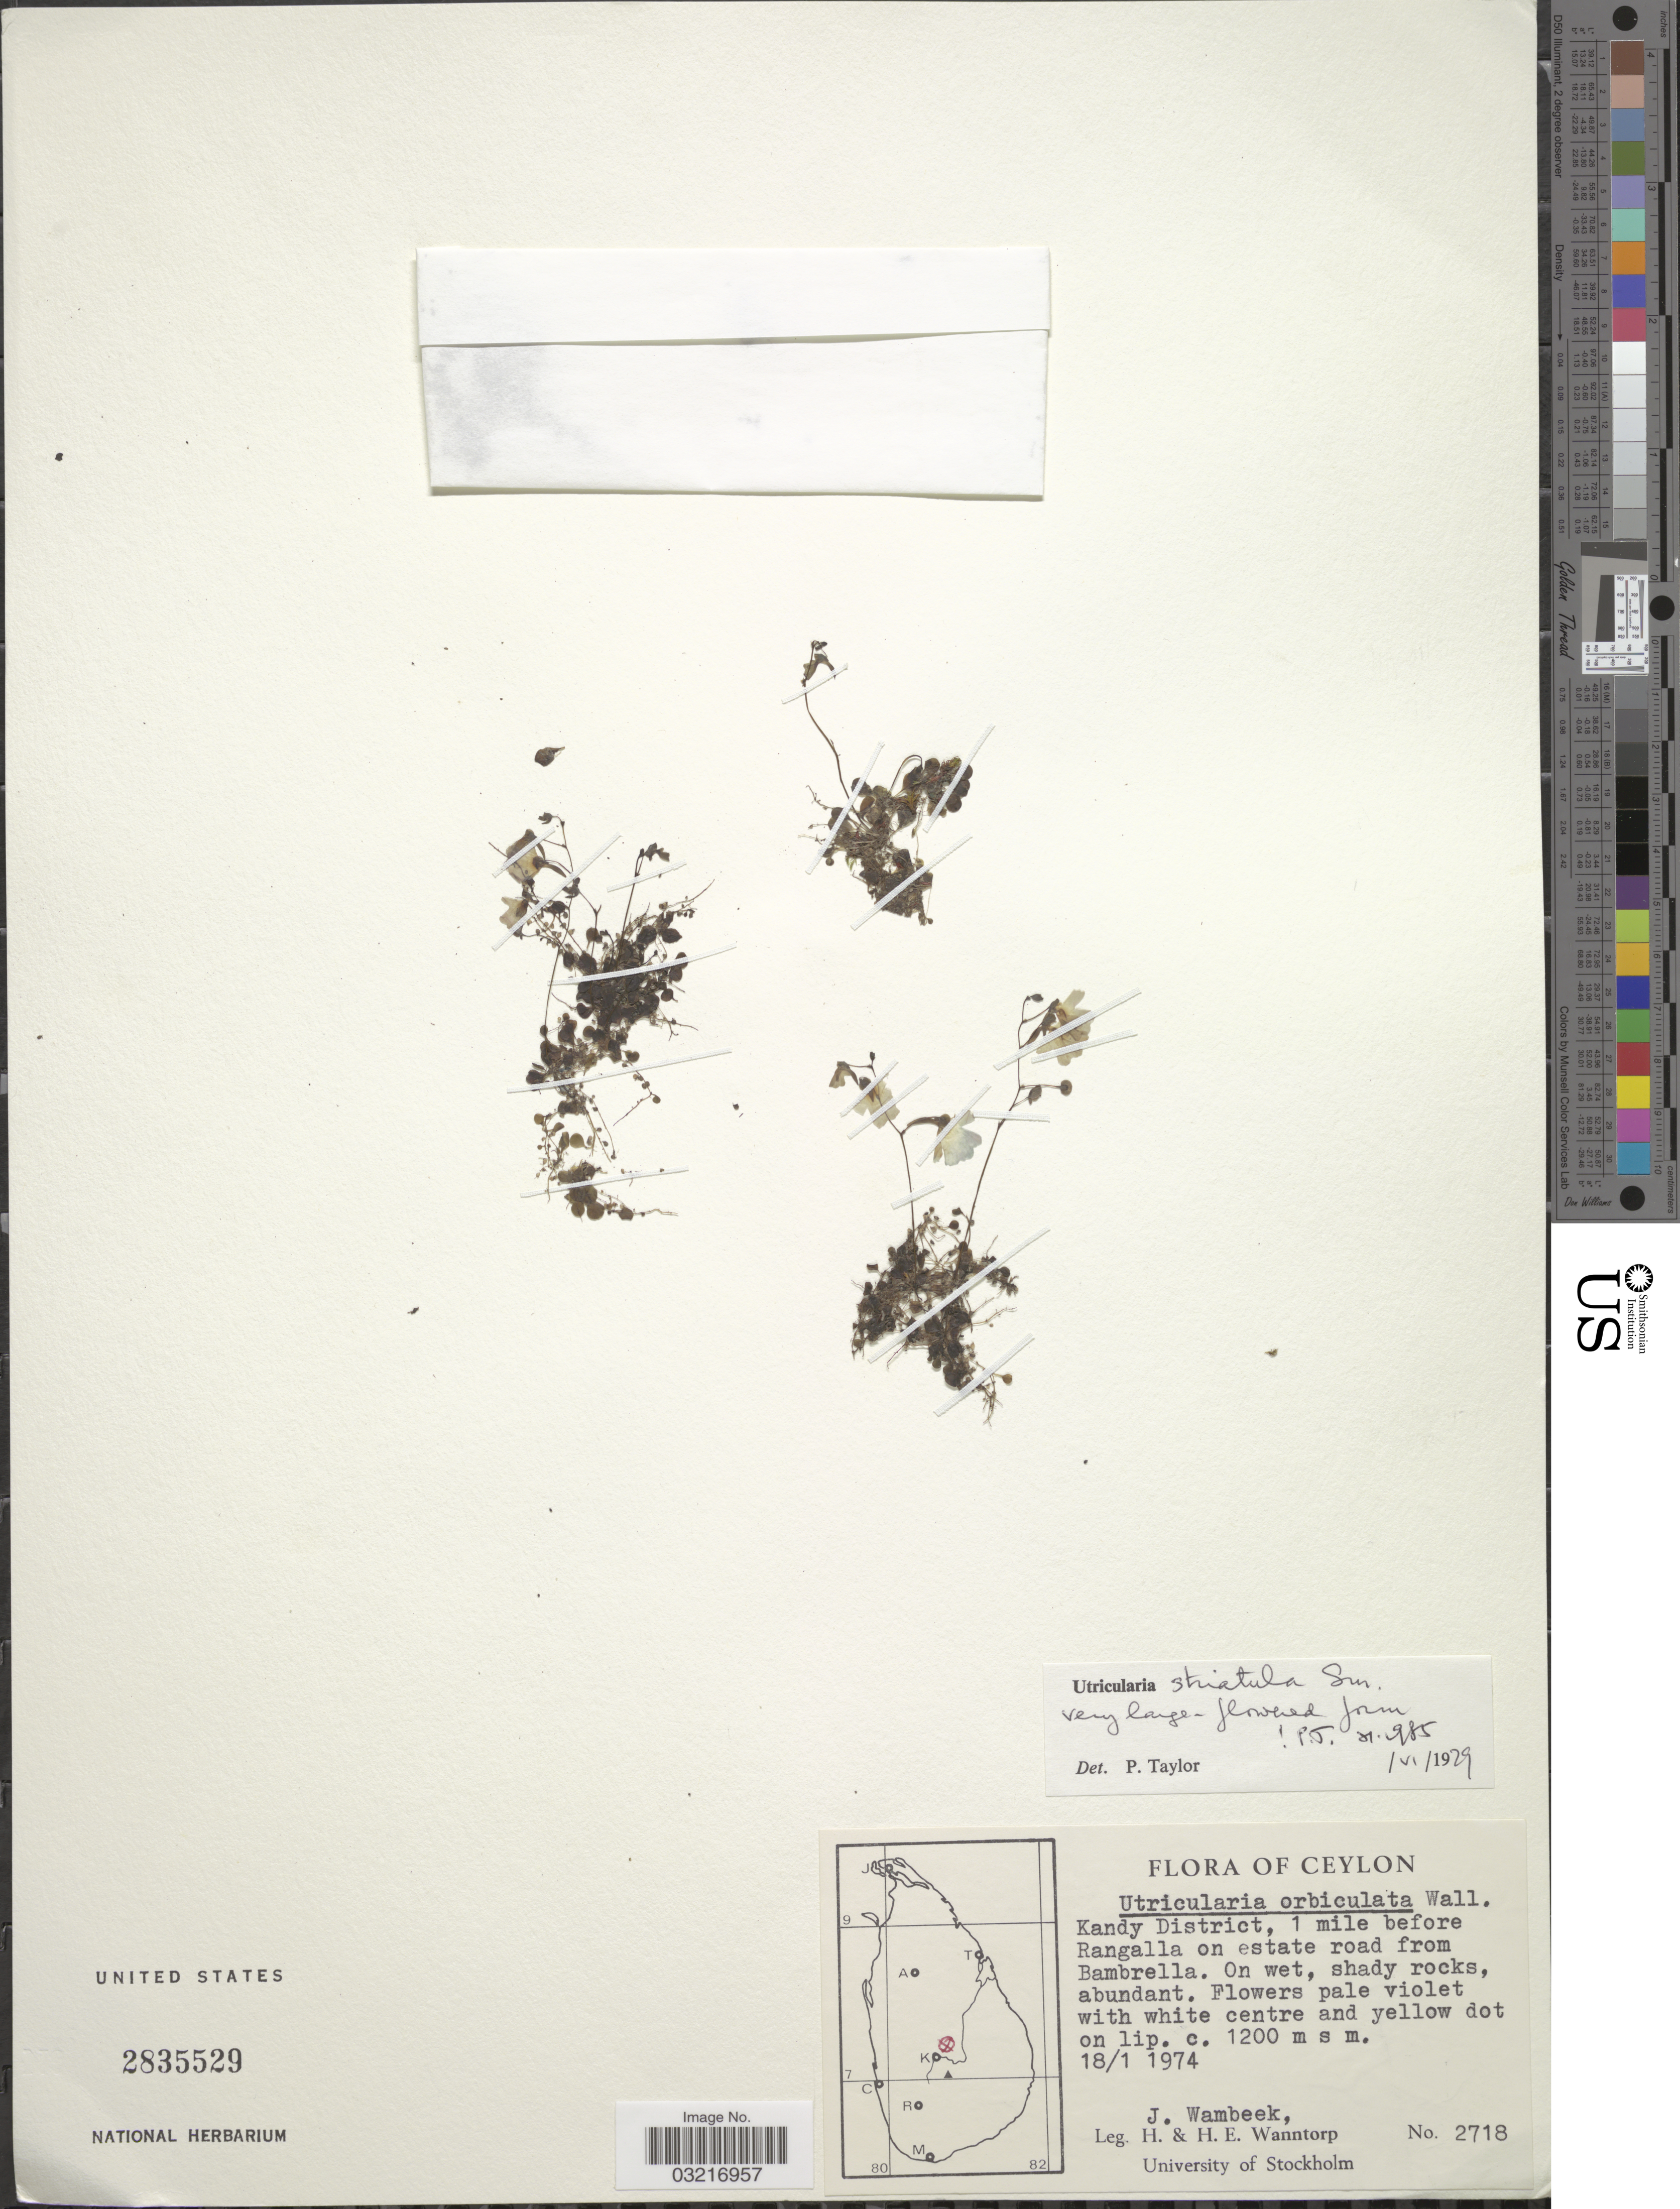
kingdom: Plantae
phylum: Tracheophyta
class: Magnoliopsida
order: Lamiales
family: Lentibulariaceae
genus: Utricularia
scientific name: Utricularia striatula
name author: Sm.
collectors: J. Wambeek, H. Wanntorp & H. Wanntorp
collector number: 2718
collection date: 1974-01-18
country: Sri Lanka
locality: Ceylon, Kandy District, 1 mile before Rangalla on estate road from Bambrella.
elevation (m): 1200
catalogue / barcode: US 2835529